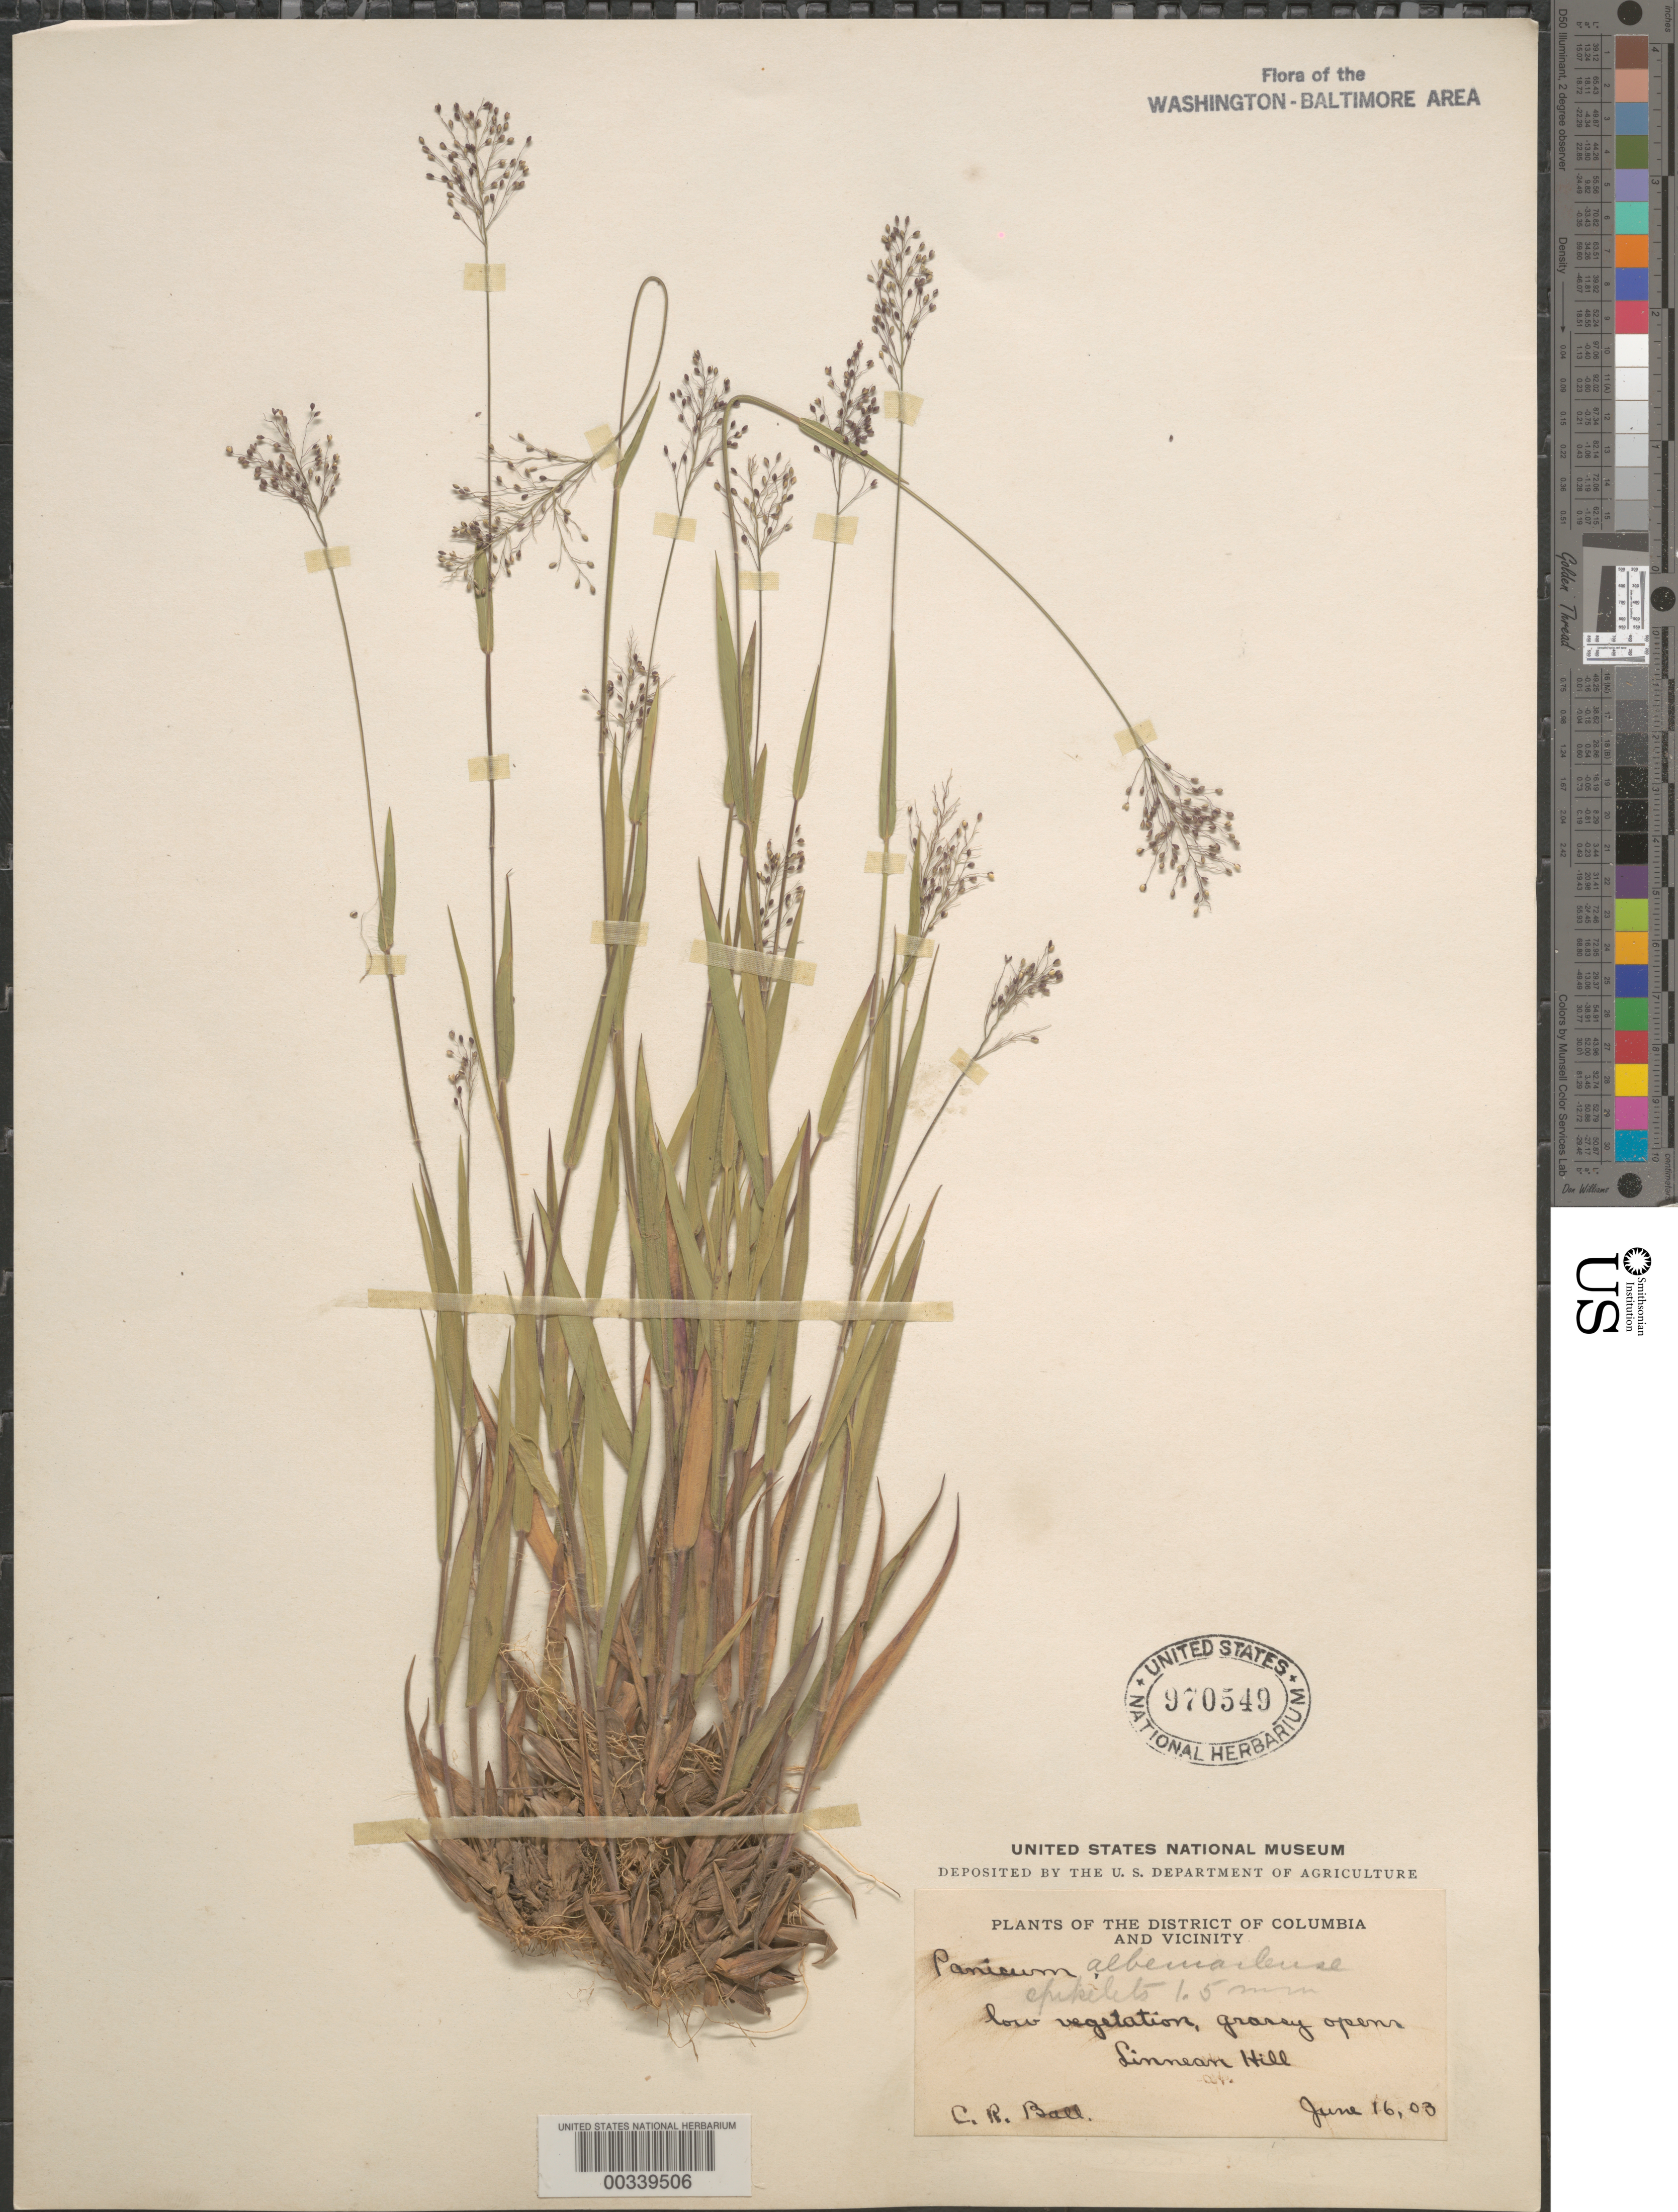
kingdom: Plantae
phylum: Tracheophyta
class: Liliopsida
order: Poales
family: Poaceae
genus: Dichanthelium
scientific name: Dichanthelium acuminatum var. implicatum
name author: (Scribn.) Gould & C.A. Clark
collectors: C. R. Ball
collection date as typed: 16 Jun 1903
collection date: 1903-06-16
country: United States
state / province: District of Columbia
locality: Linnean Hill Rock Creek Park and Vicinity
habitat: Low vegetation, grassy opens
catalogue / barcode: US 970549